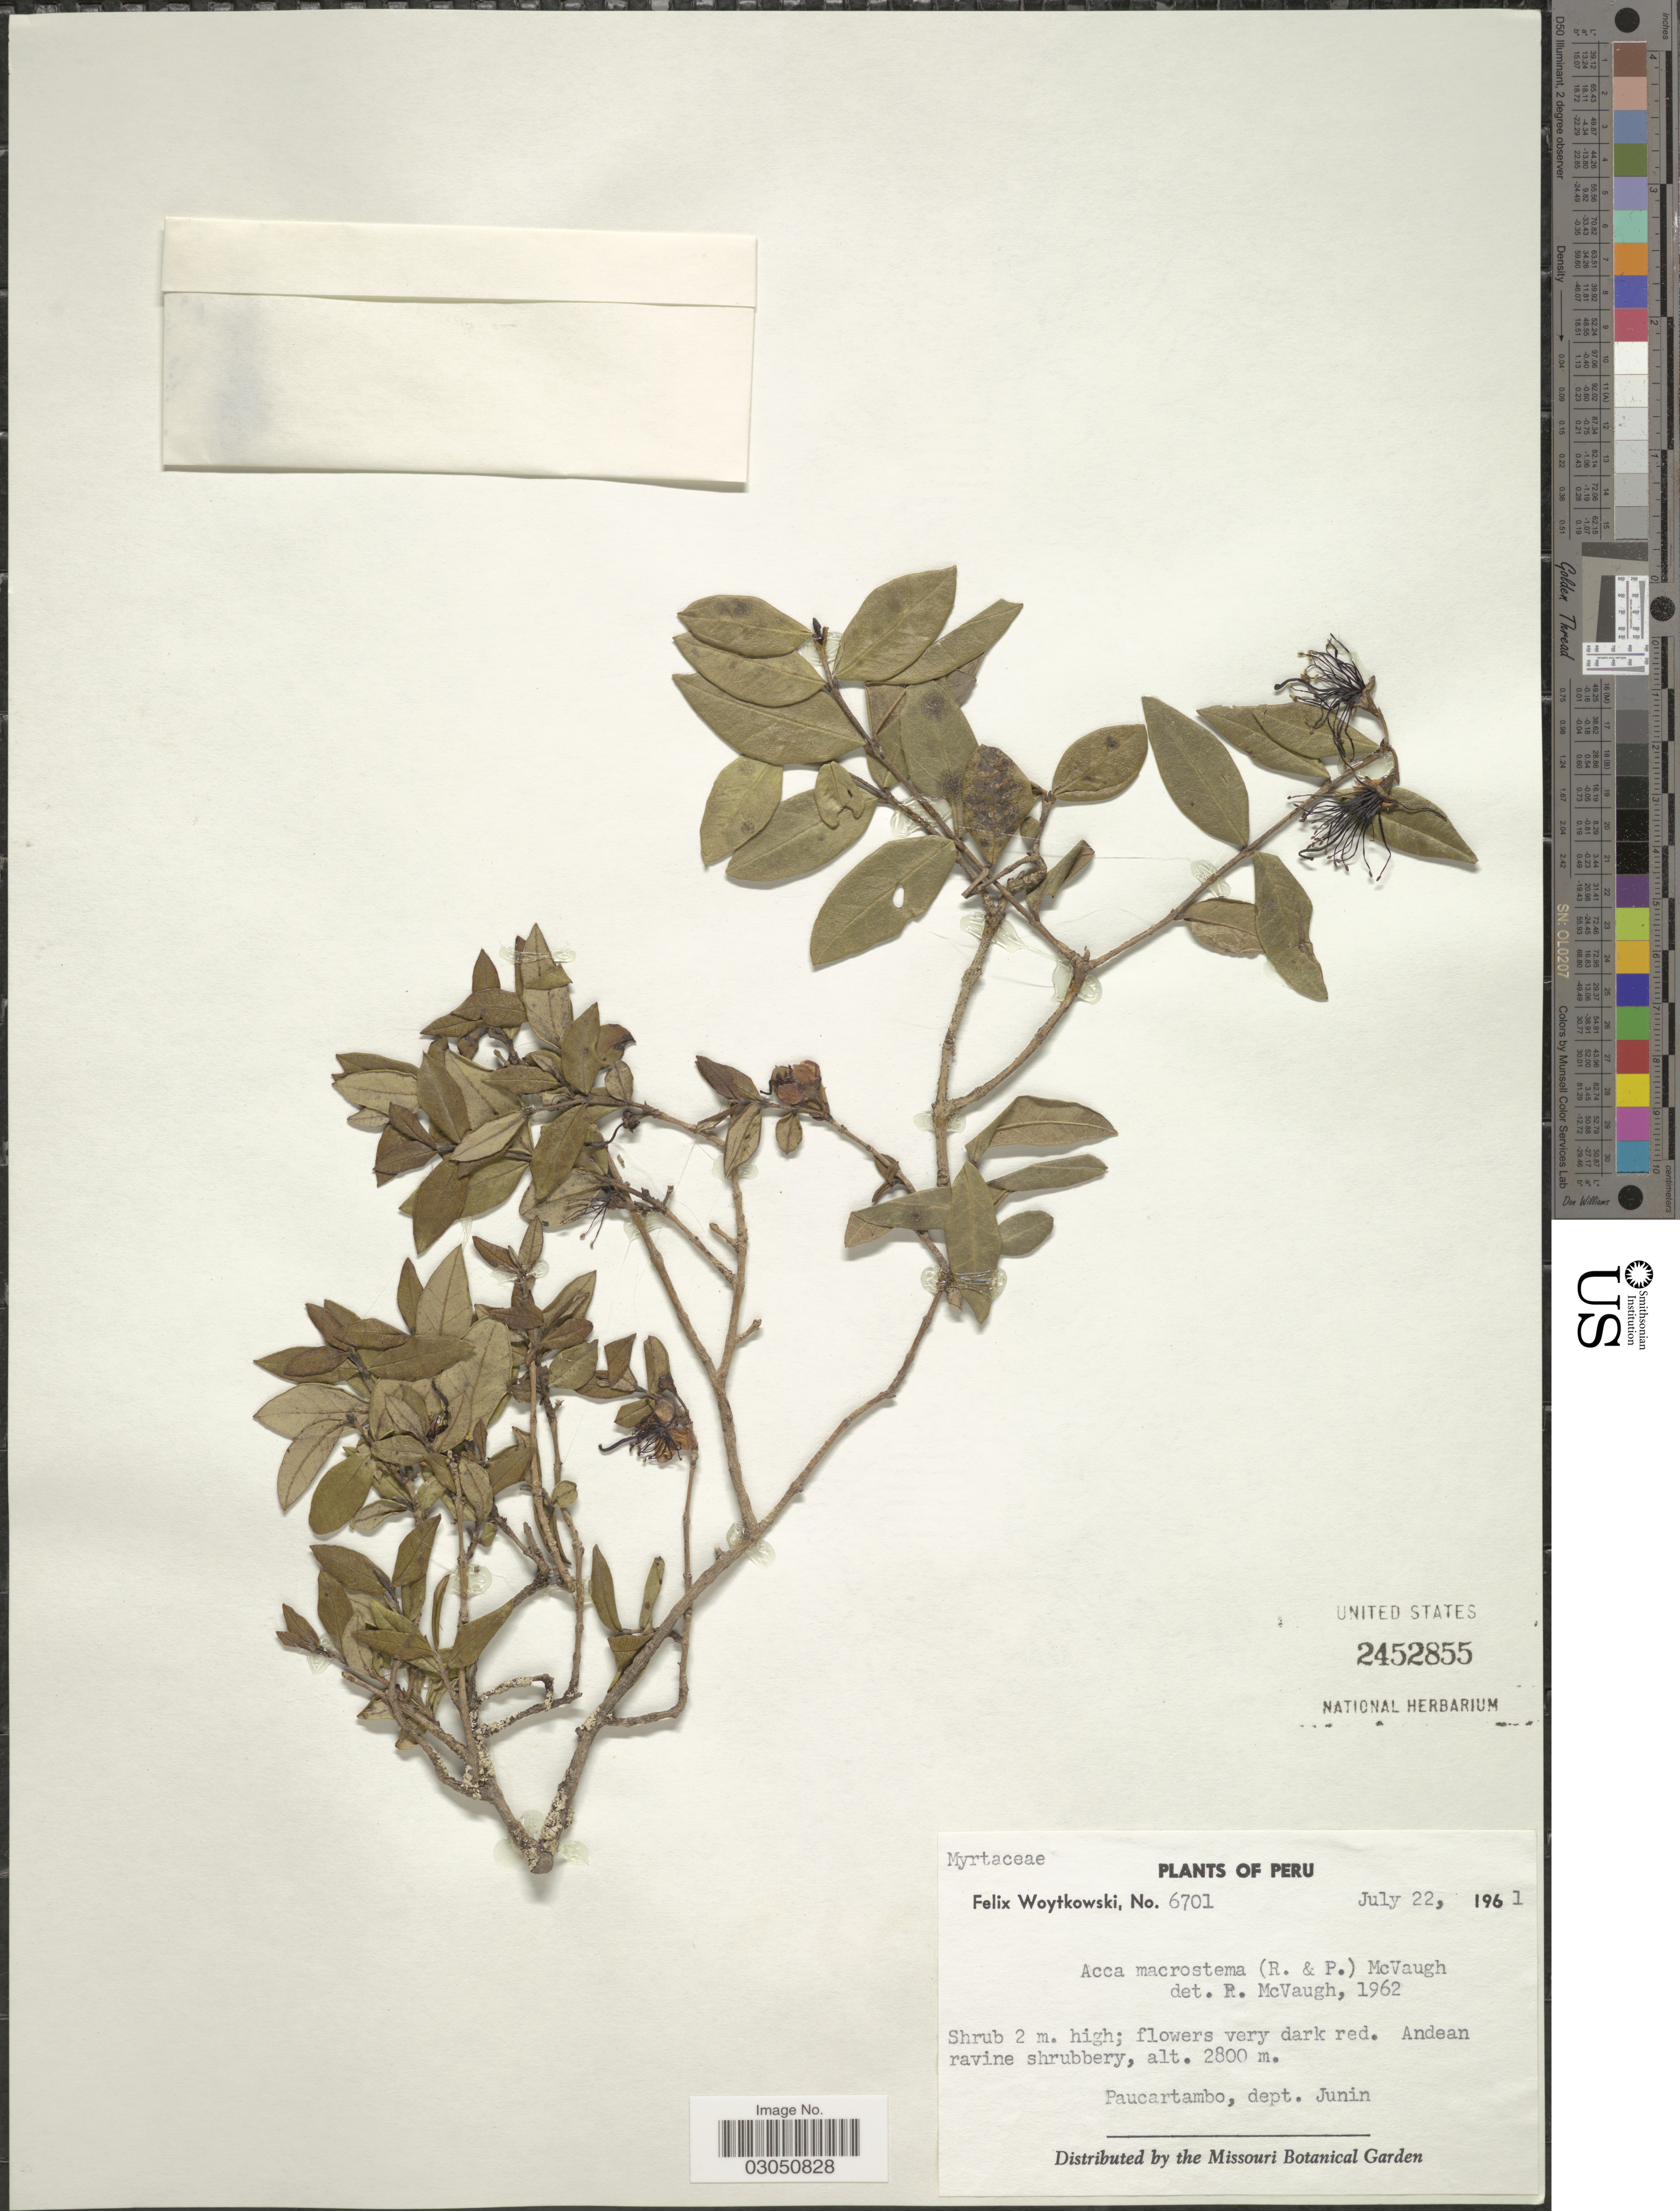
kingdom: Plantae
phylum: Tracheophyta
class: Magnoliopsida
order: Myrtales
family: Myrtaceae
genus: Acca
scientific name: Acca macrostema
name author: (Ruiz & Pav. ex G. Don) McVaugh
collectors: F. Woytkowski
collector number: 6701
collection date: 1961-07-22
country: Peru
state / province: Junín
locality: Andean ravine shrubbery. Paucartambo, dept. Junin.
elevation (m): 2800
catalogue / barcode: US 2452855